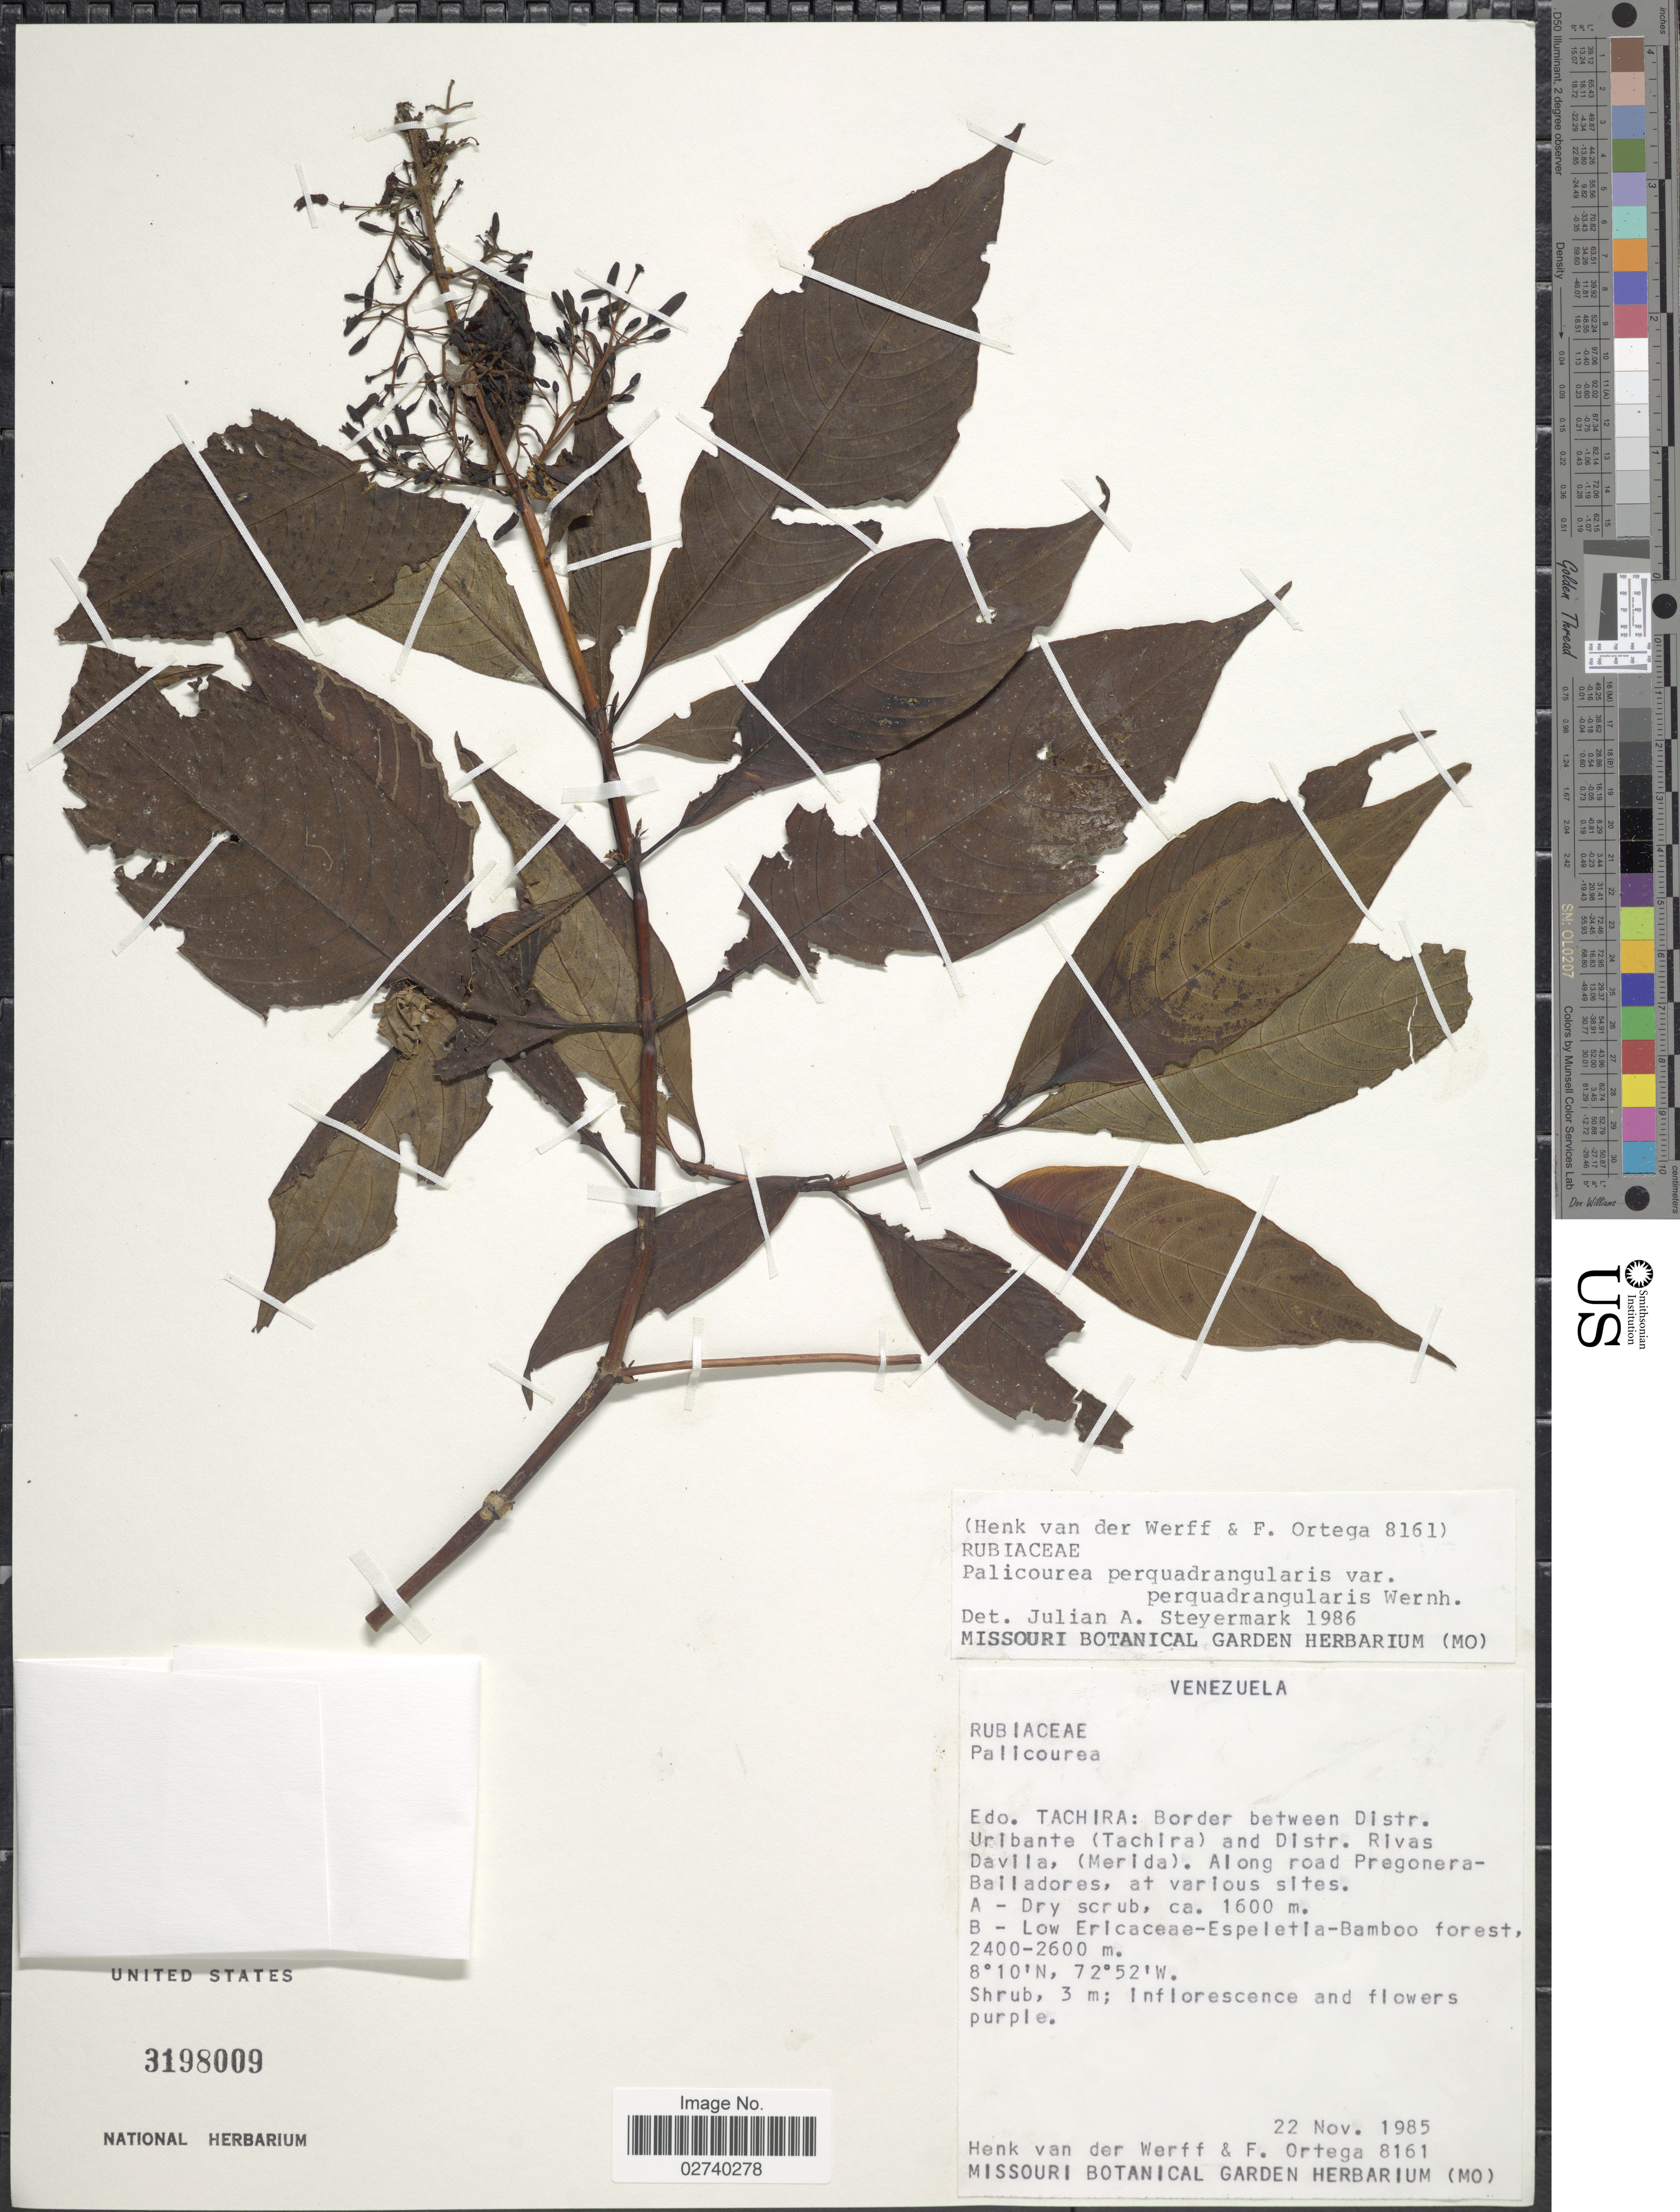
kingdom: Plantae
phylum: Tracheophyta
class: Magnoliopsida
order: Gentianales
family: Rubiaceae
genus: Palicourea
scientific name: Palicourea perquadrangularis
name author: Wernham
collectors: H. van der Werff & F. J. Ortega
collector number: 8161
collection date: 1985-11-22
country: Venezuela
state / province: Tachira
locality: Border between Distr. Uribante (Tachira) and Distr. Rivas Davilla, (Merida), along road Pregonera-Bailadores, at various sites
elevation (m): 1600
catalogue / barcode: US 3198009